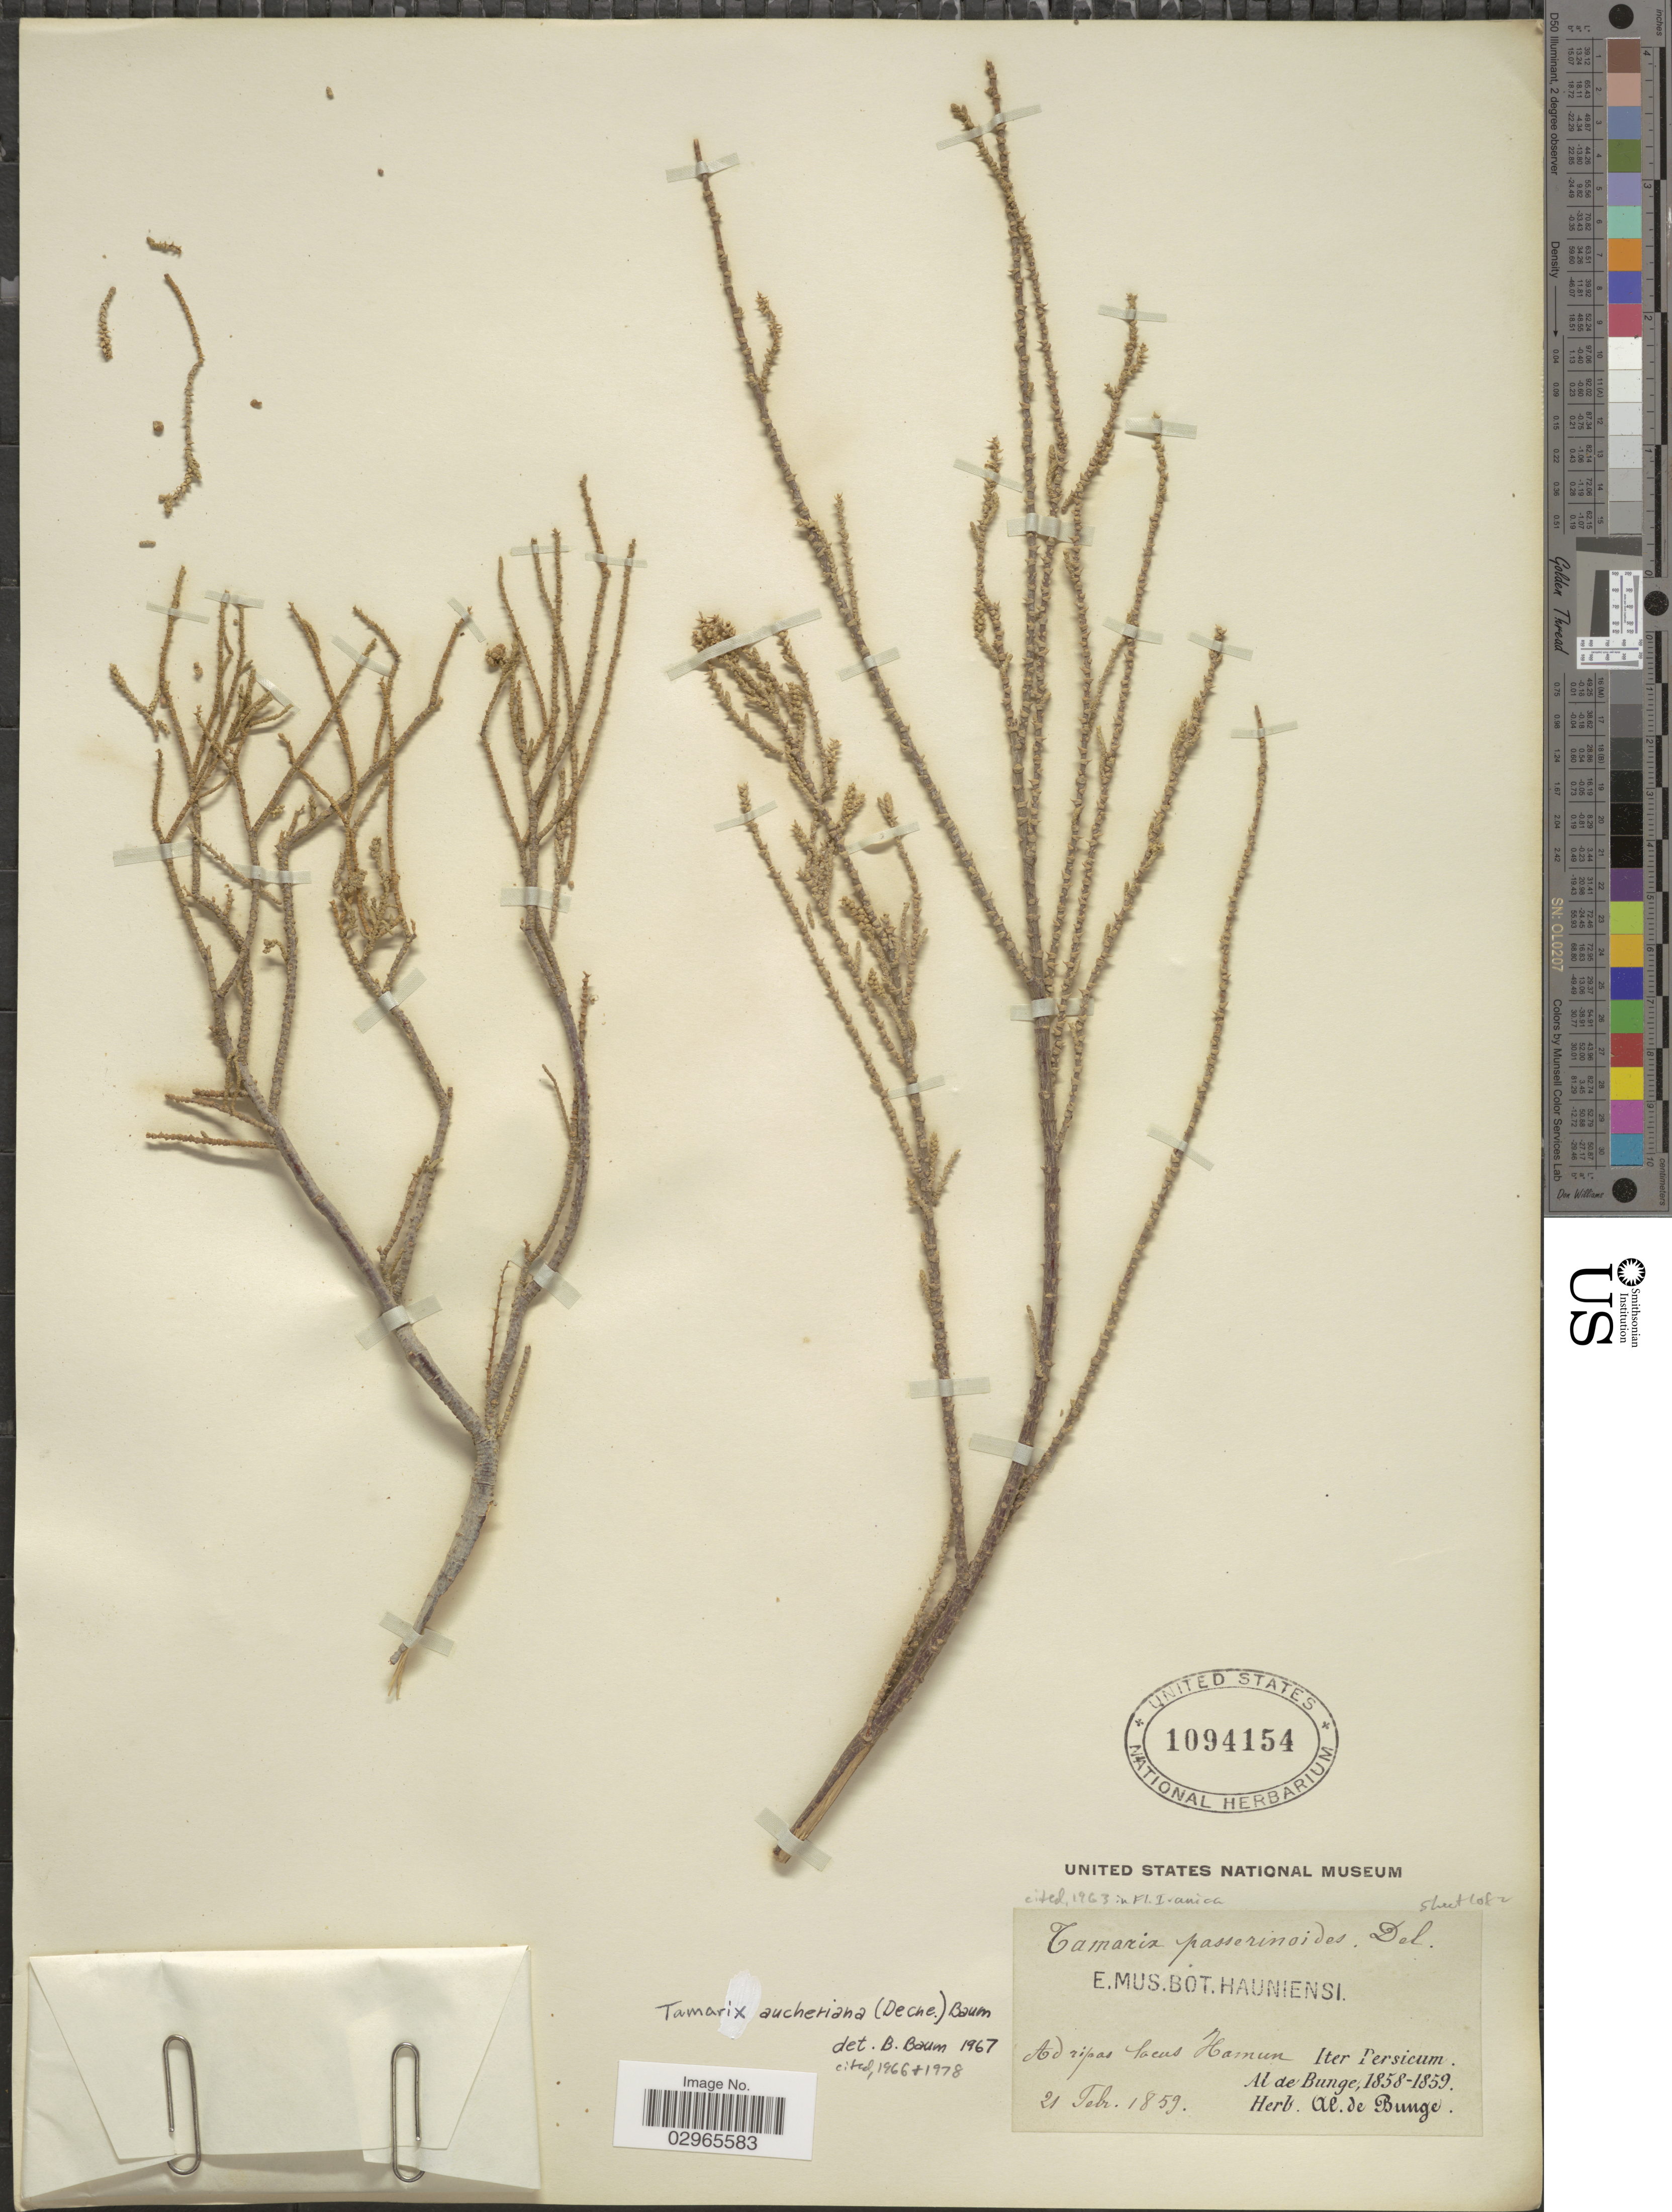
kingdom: Plantae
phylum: Tracheophyta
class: Magnoliopsida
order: Caryophyllales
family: Tamaricaceae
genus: Tamarix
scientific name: Tamarix aucheriana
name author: (Decne. ex Walp.) B.R. Baum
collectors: A. de Bunge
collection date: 1859-02-21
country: Iran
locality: Ad ripas lacus Hamun, Iter Persicum.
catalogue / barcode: US 1094154